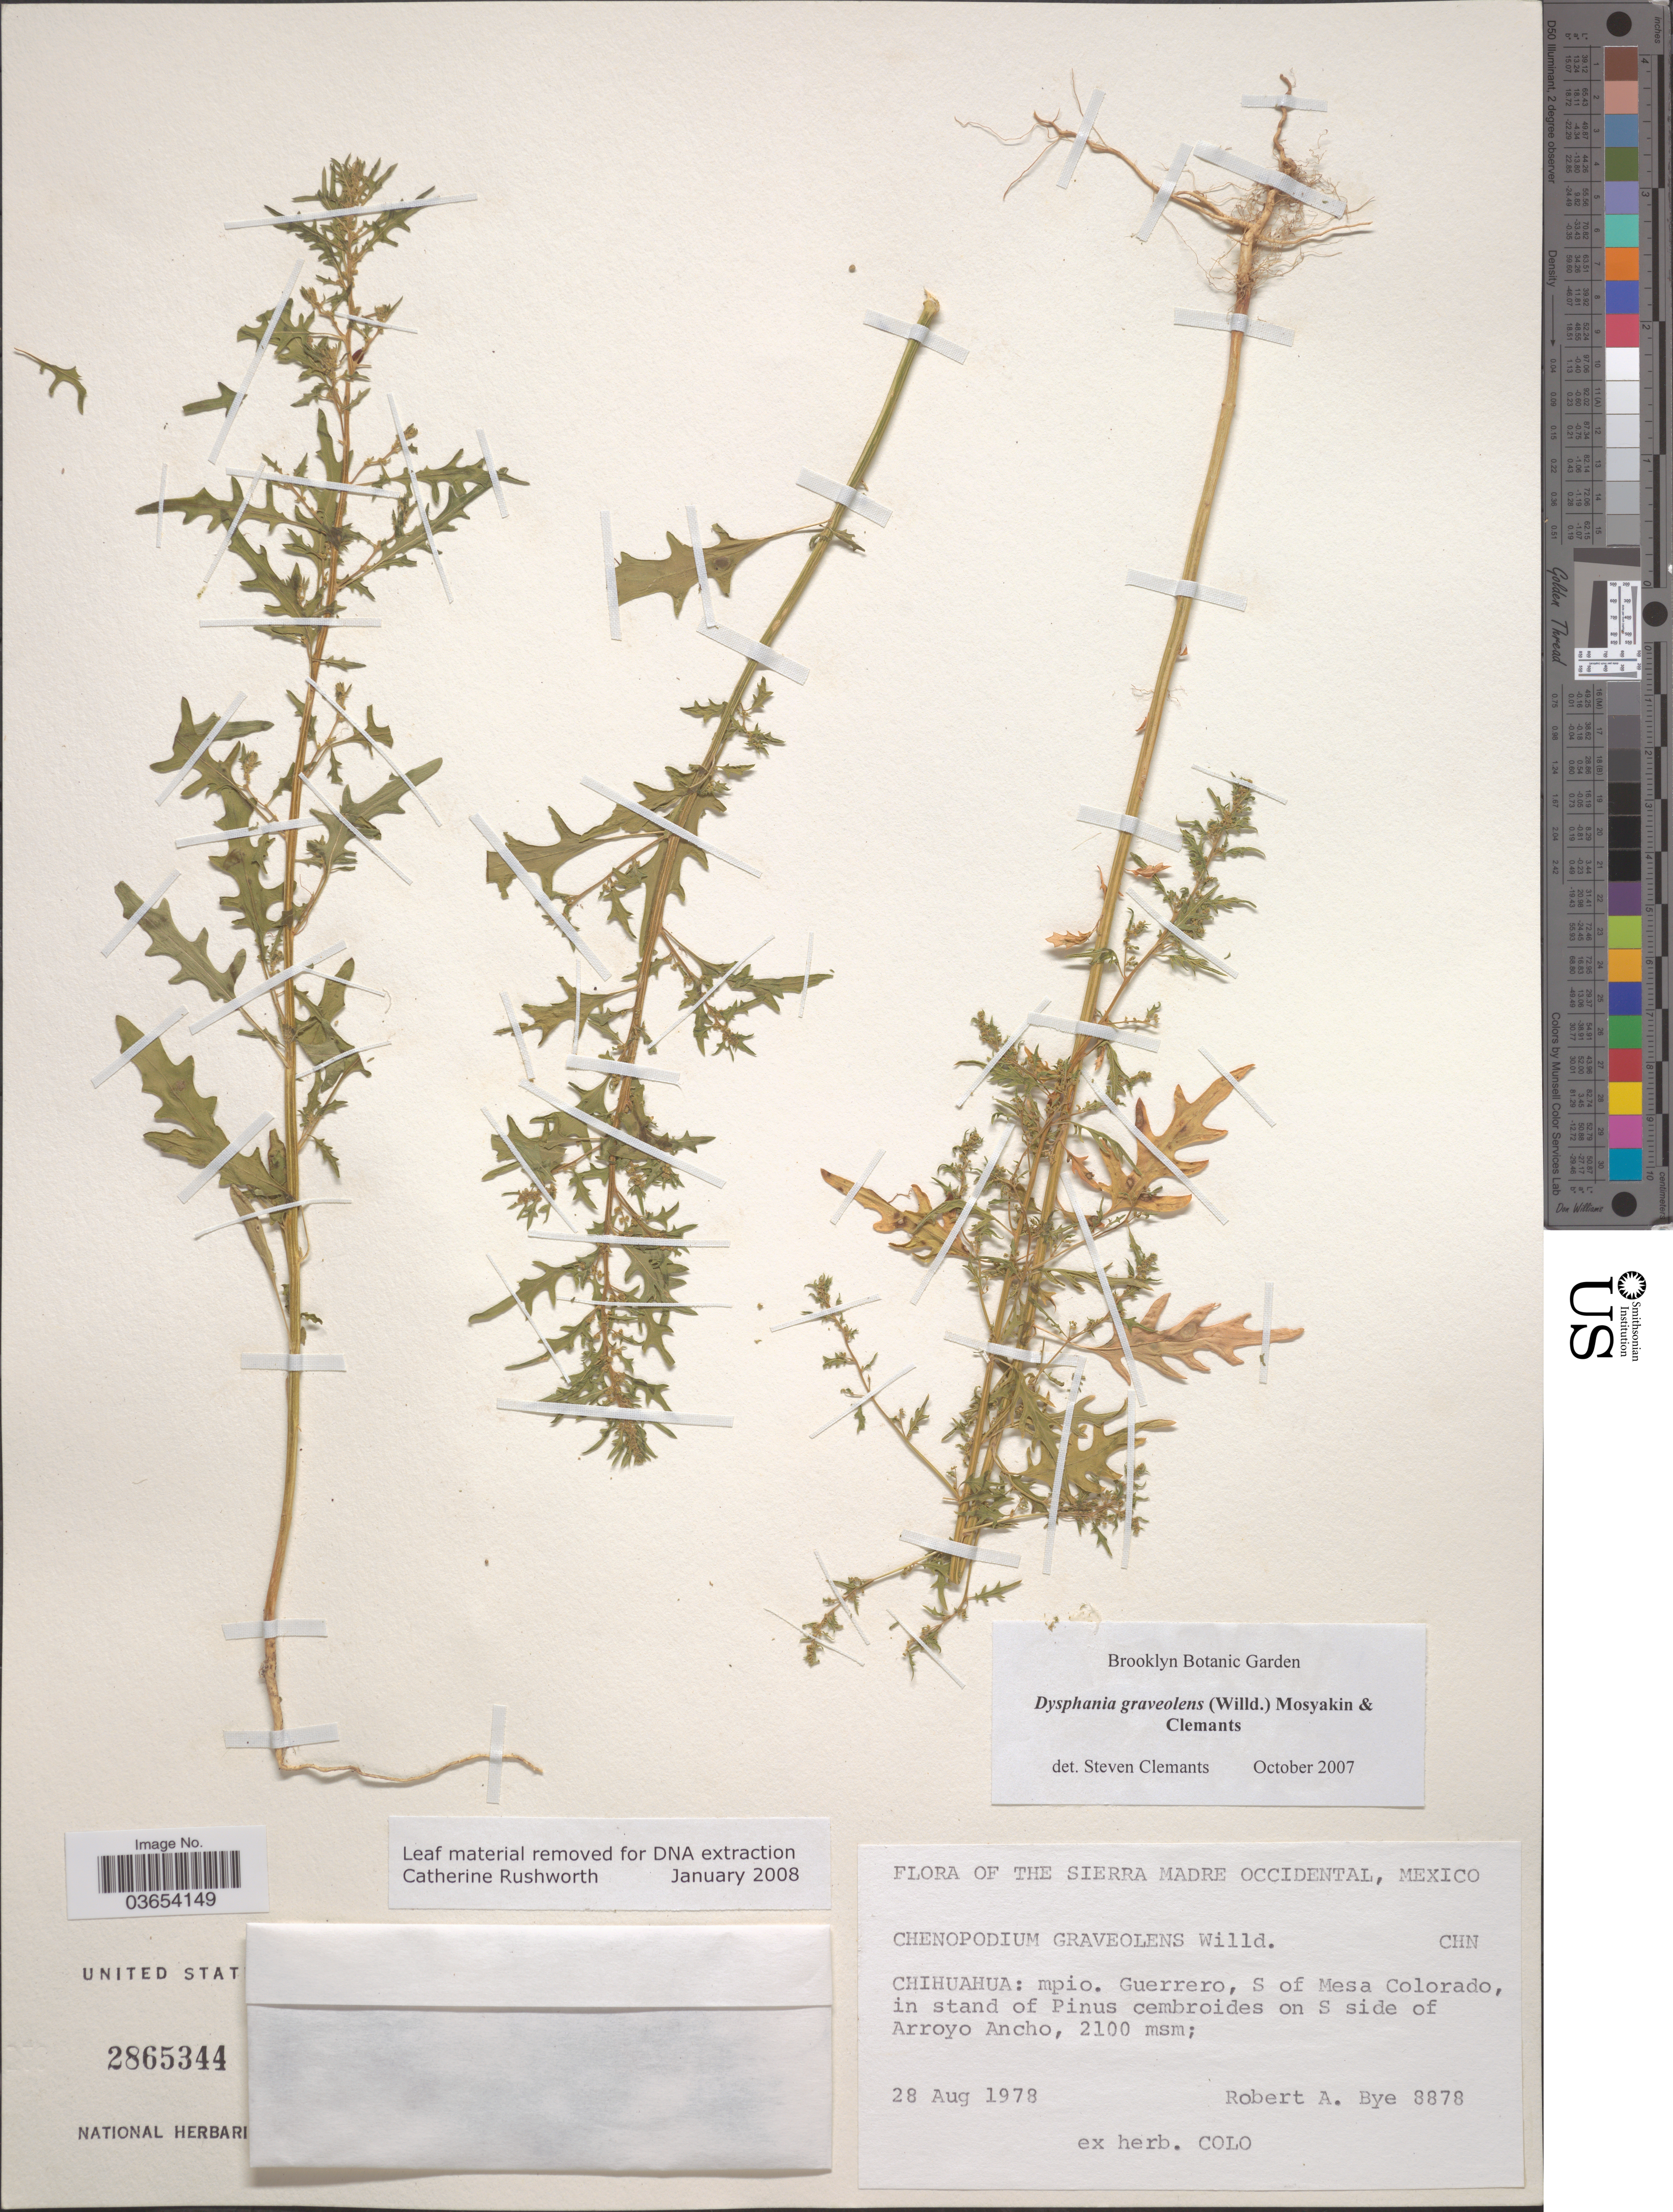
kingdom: Plantae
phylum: Tracheophyta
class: Magnoliopsida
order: Caryophyllales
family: Amaranthaceae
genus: Chenopodium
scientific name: Chenopodium graveolens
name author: Willd.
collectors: R. A. Bye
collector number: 8878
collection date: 1978-08-28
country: Mexico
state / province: Chihuahua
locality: The Sierra Madre Occidental. Mpio. Guerrero, S of Mesa Colorado, in stand of Pinus cembroides on S side of Arroyo Ancho.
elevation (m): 2100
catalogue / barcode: US 2865344